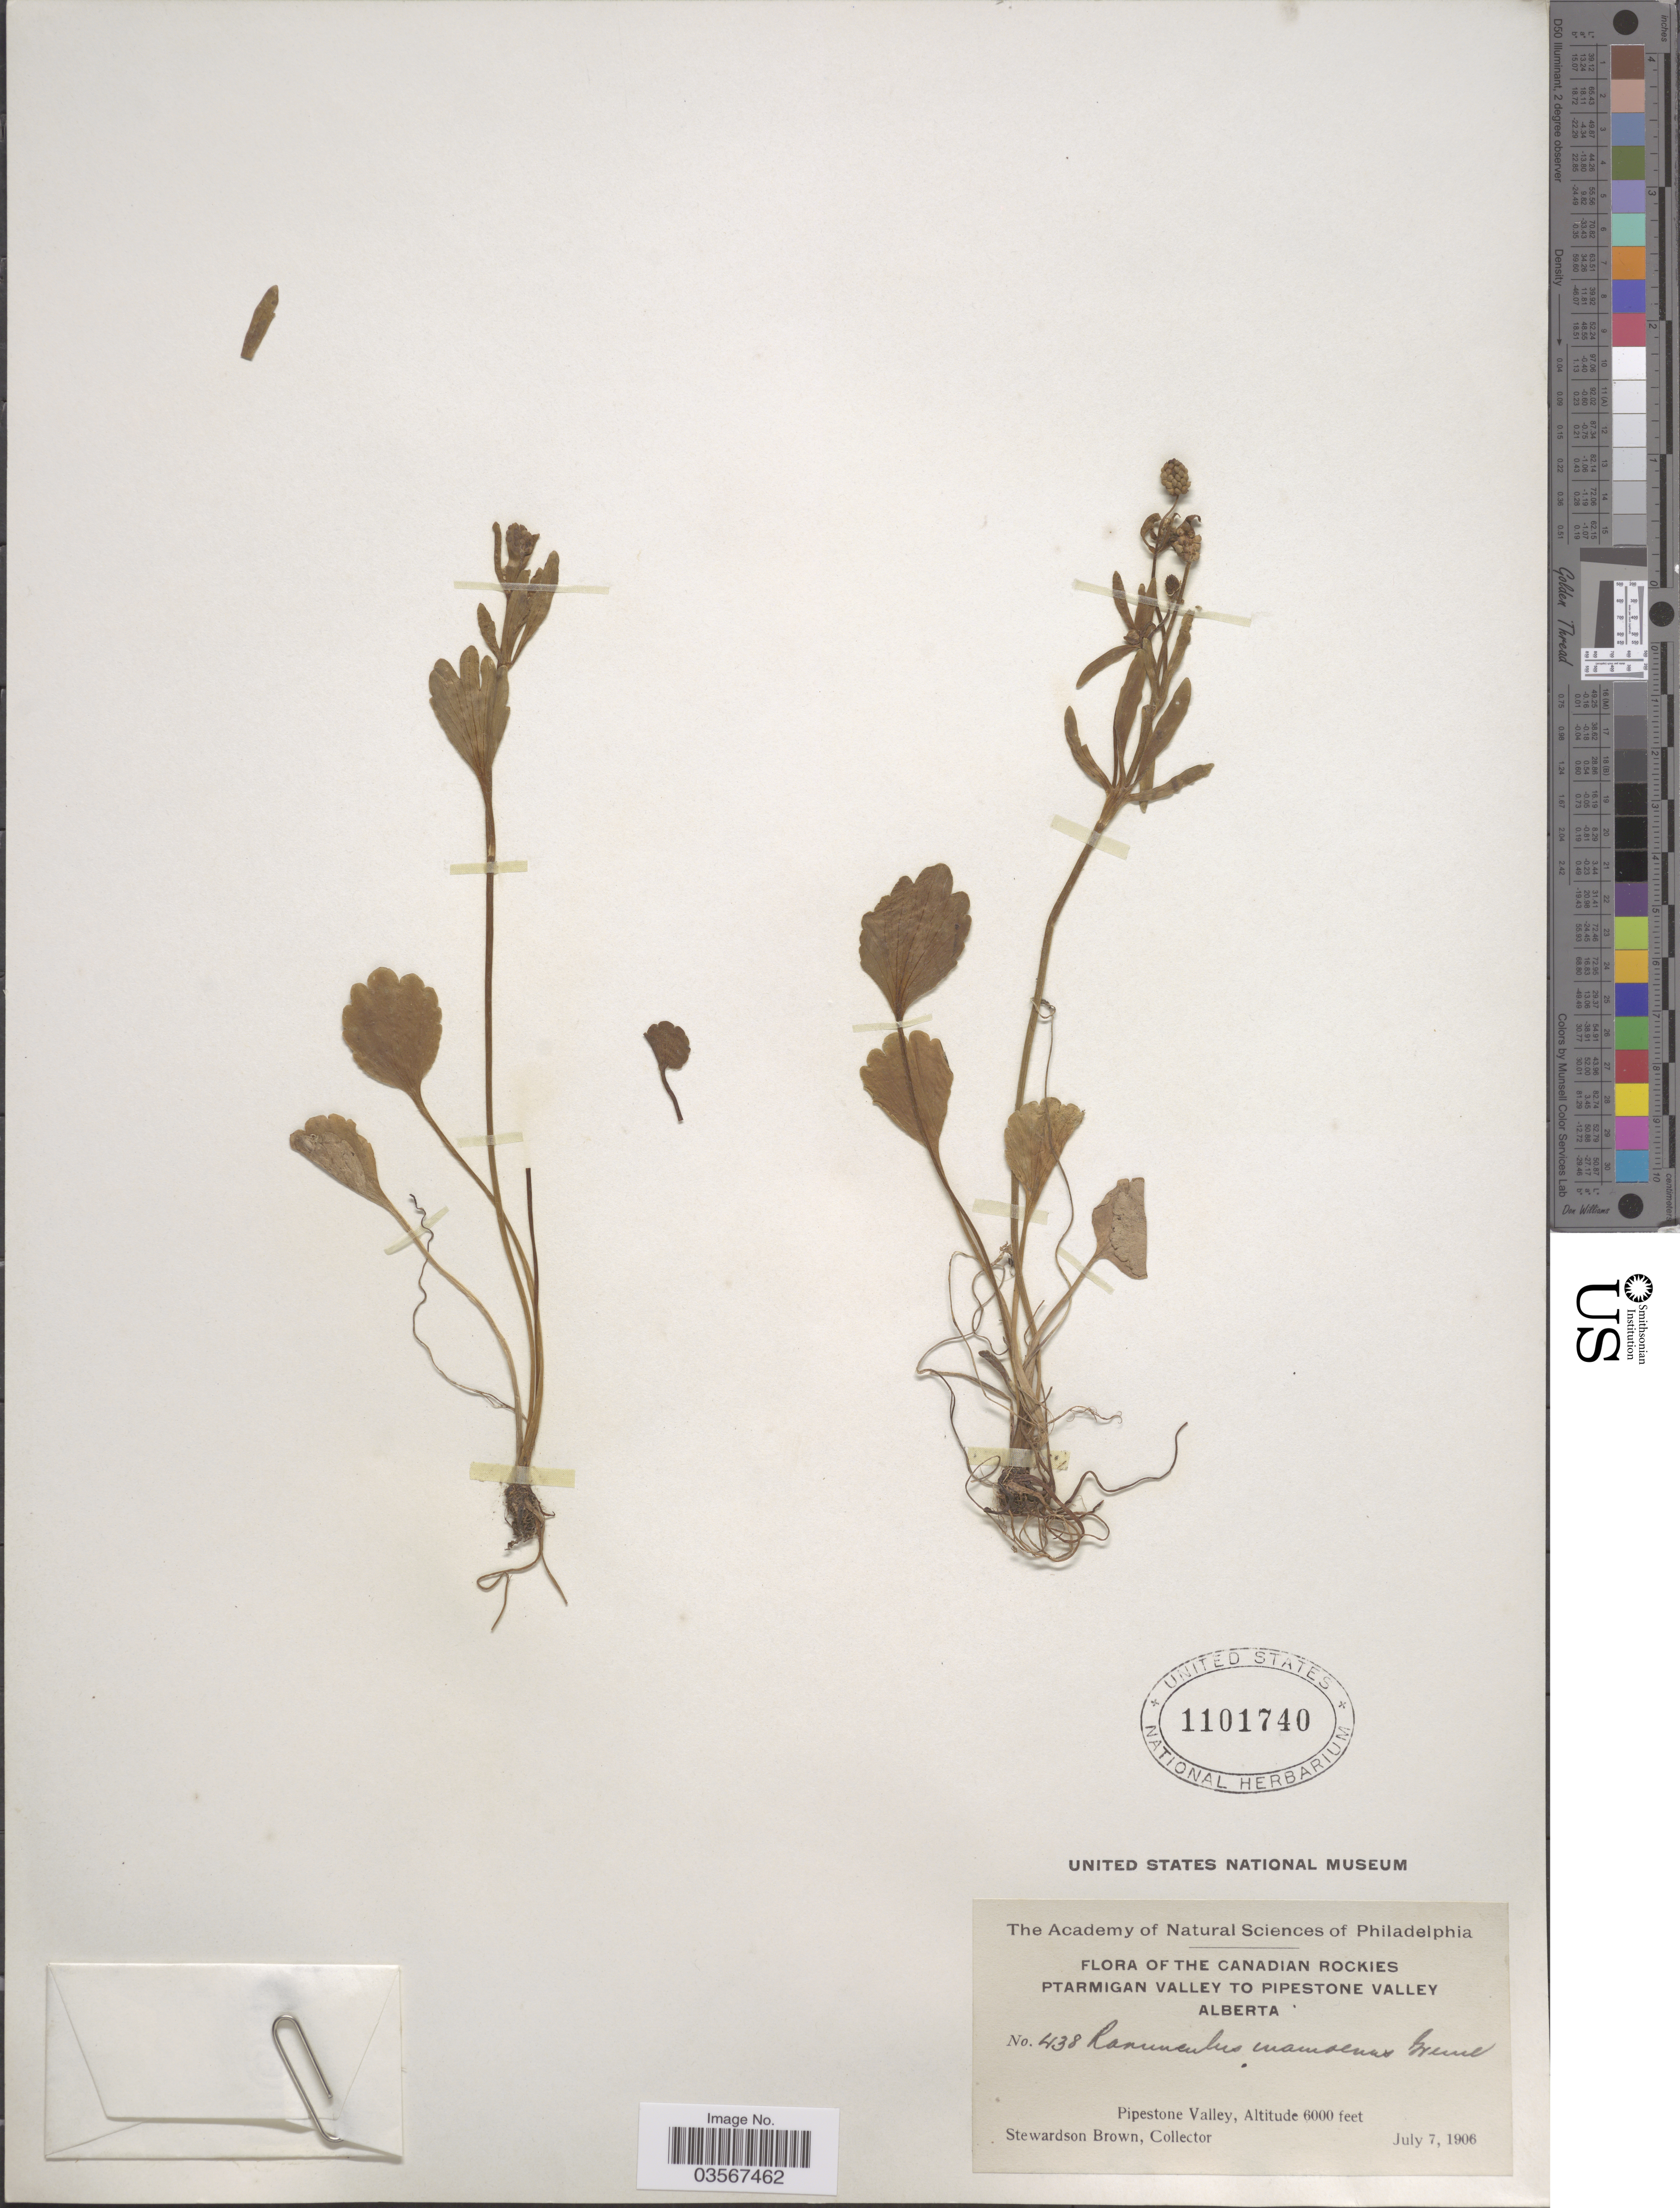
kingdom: Plantae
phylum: Tracheophyta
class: Magnoliopsida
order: Ranunculales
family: Ranunculaceae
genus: Ranunculus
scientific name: Ranunculus inamoenus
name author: Greene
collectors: S. Brown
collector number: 438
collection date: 1906-07-07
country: Canada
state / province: Alberta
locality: The Canadian Rockies, Ptarmigan Valley to Pipestone Valley. Pipestone Valley.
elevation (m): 1829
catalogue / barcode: US 1101740